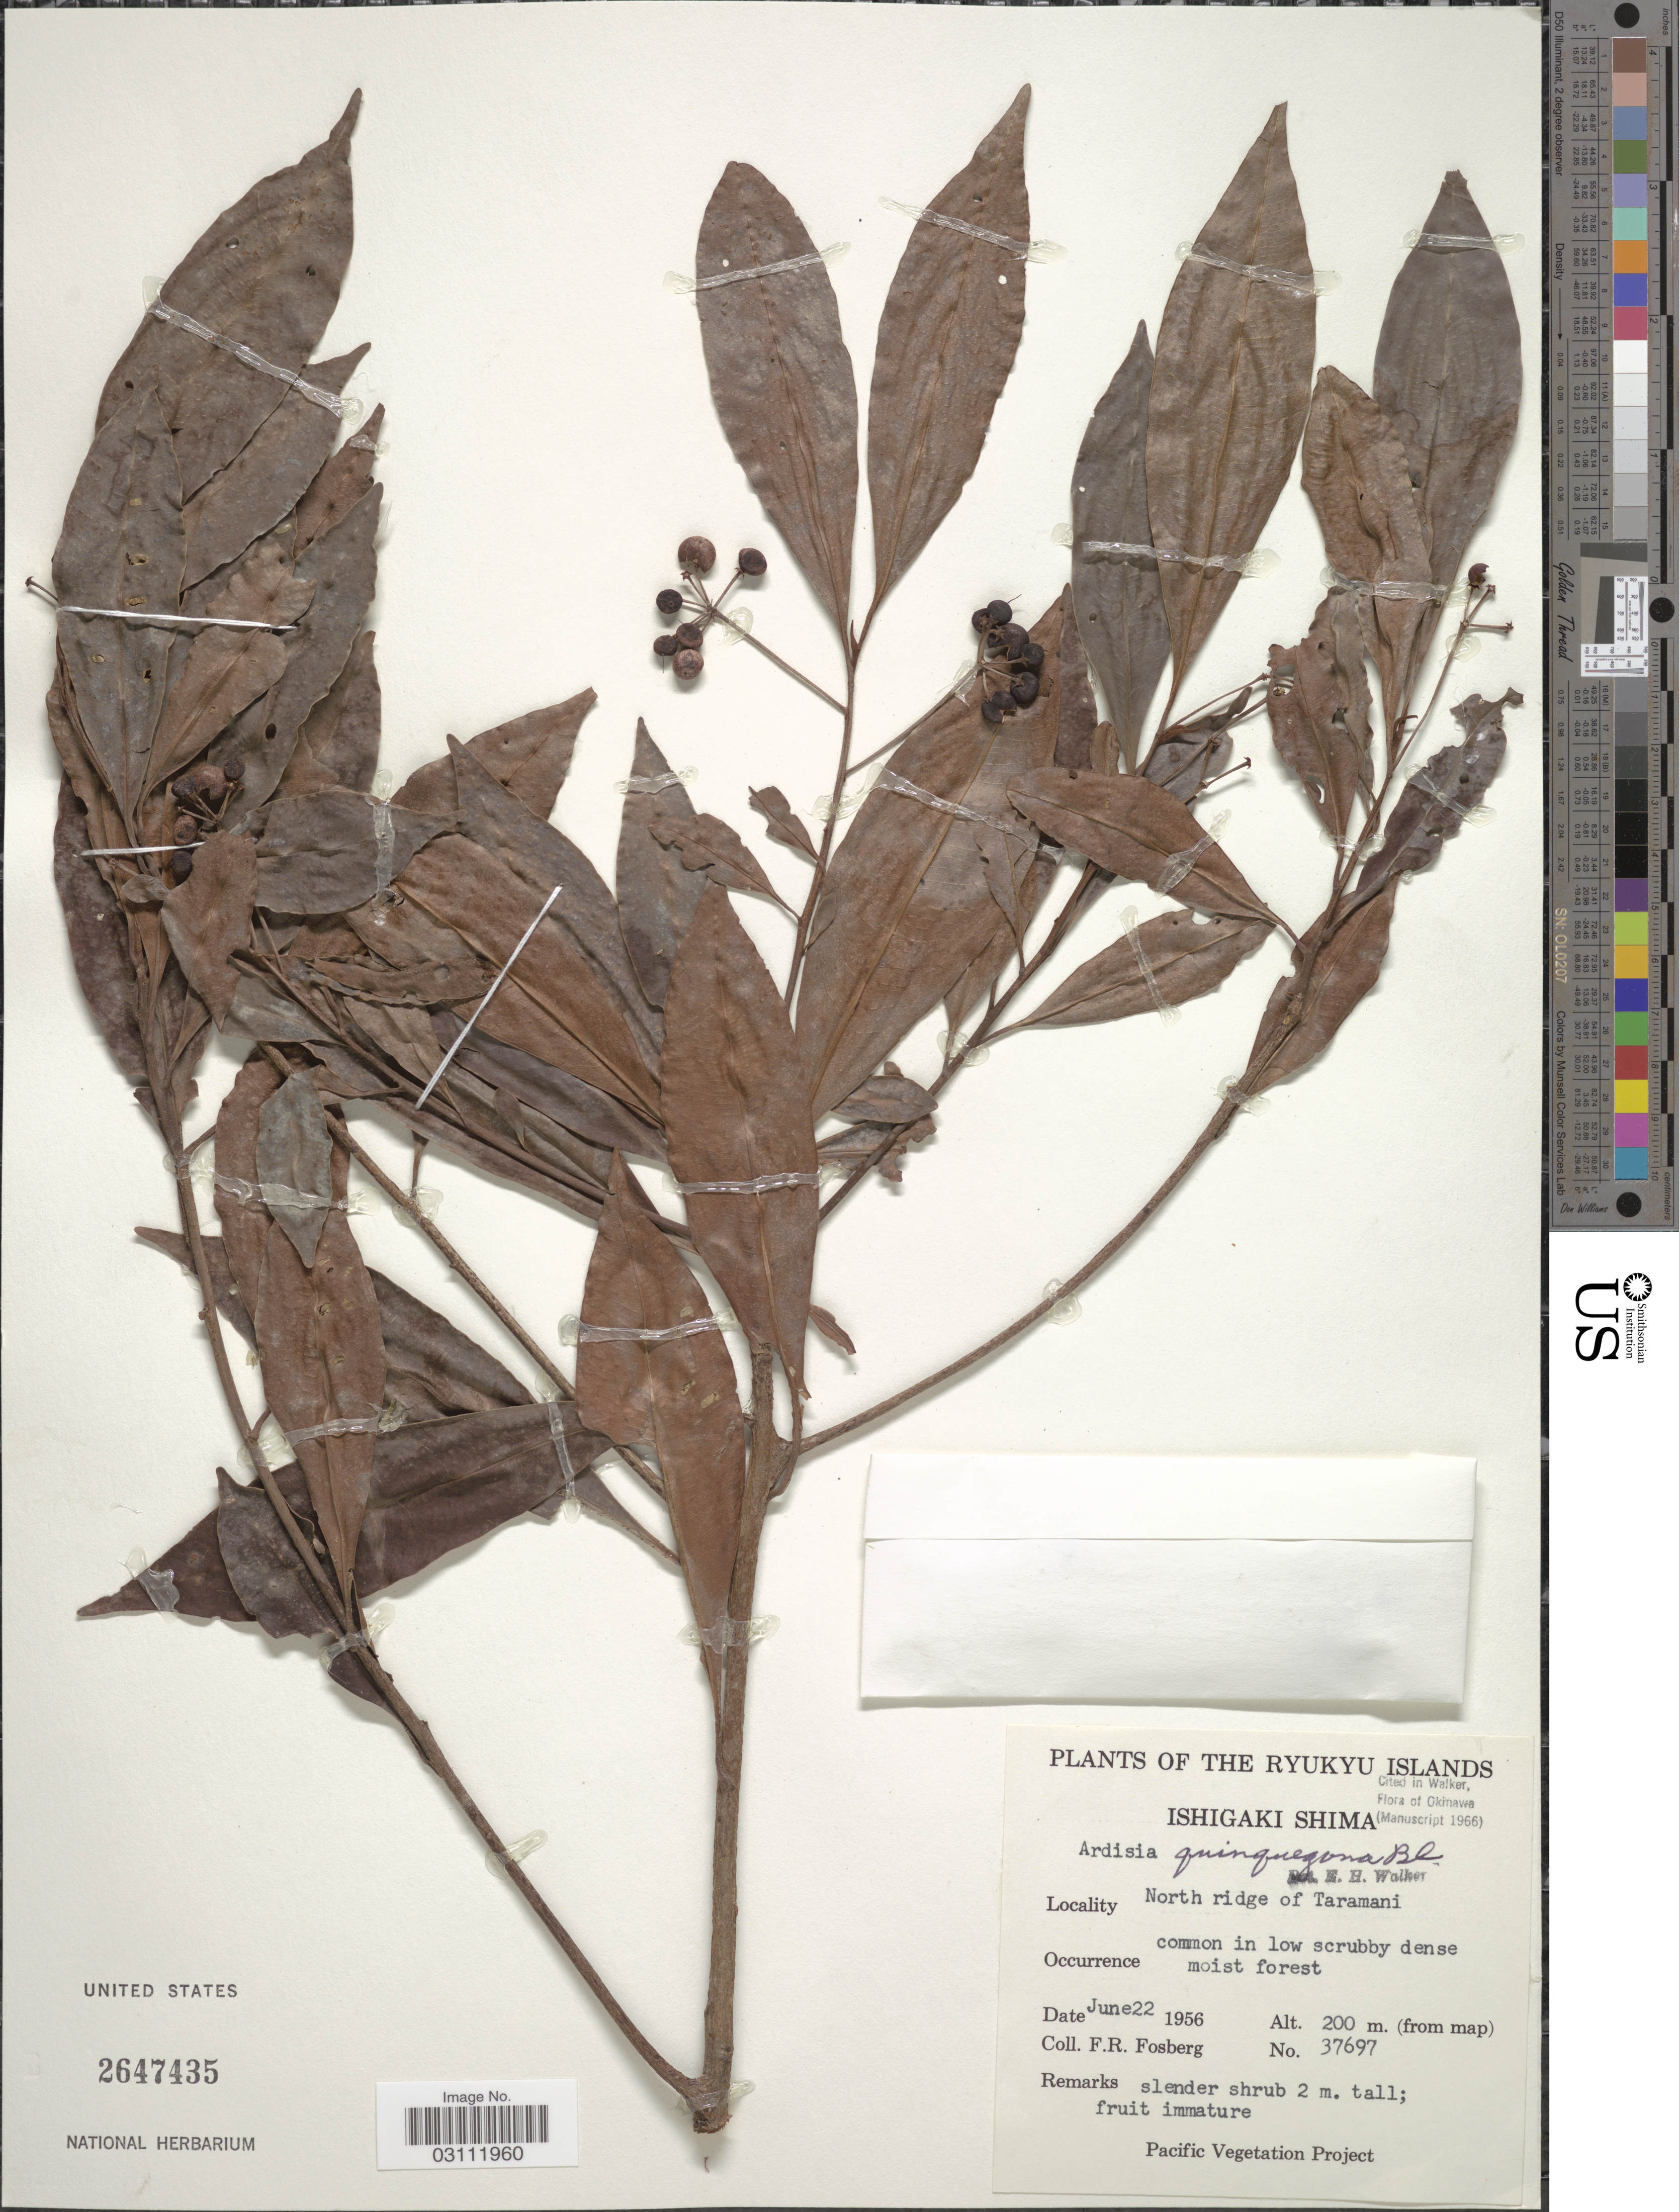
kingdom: Plantae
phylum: Tracheophyta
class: Magnoliopsida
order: Ericales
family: Primulaceae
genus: Ardisia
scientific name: Ardisia quinquegona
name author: Blume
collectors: F. R. Fosberg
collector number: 37697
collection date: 1956-06-22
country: Japan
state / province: Okinawa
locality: Ryukyu Islands. Ishigaki Shima. North ridge of Taramani.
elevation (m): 200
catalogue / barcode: US 2647435